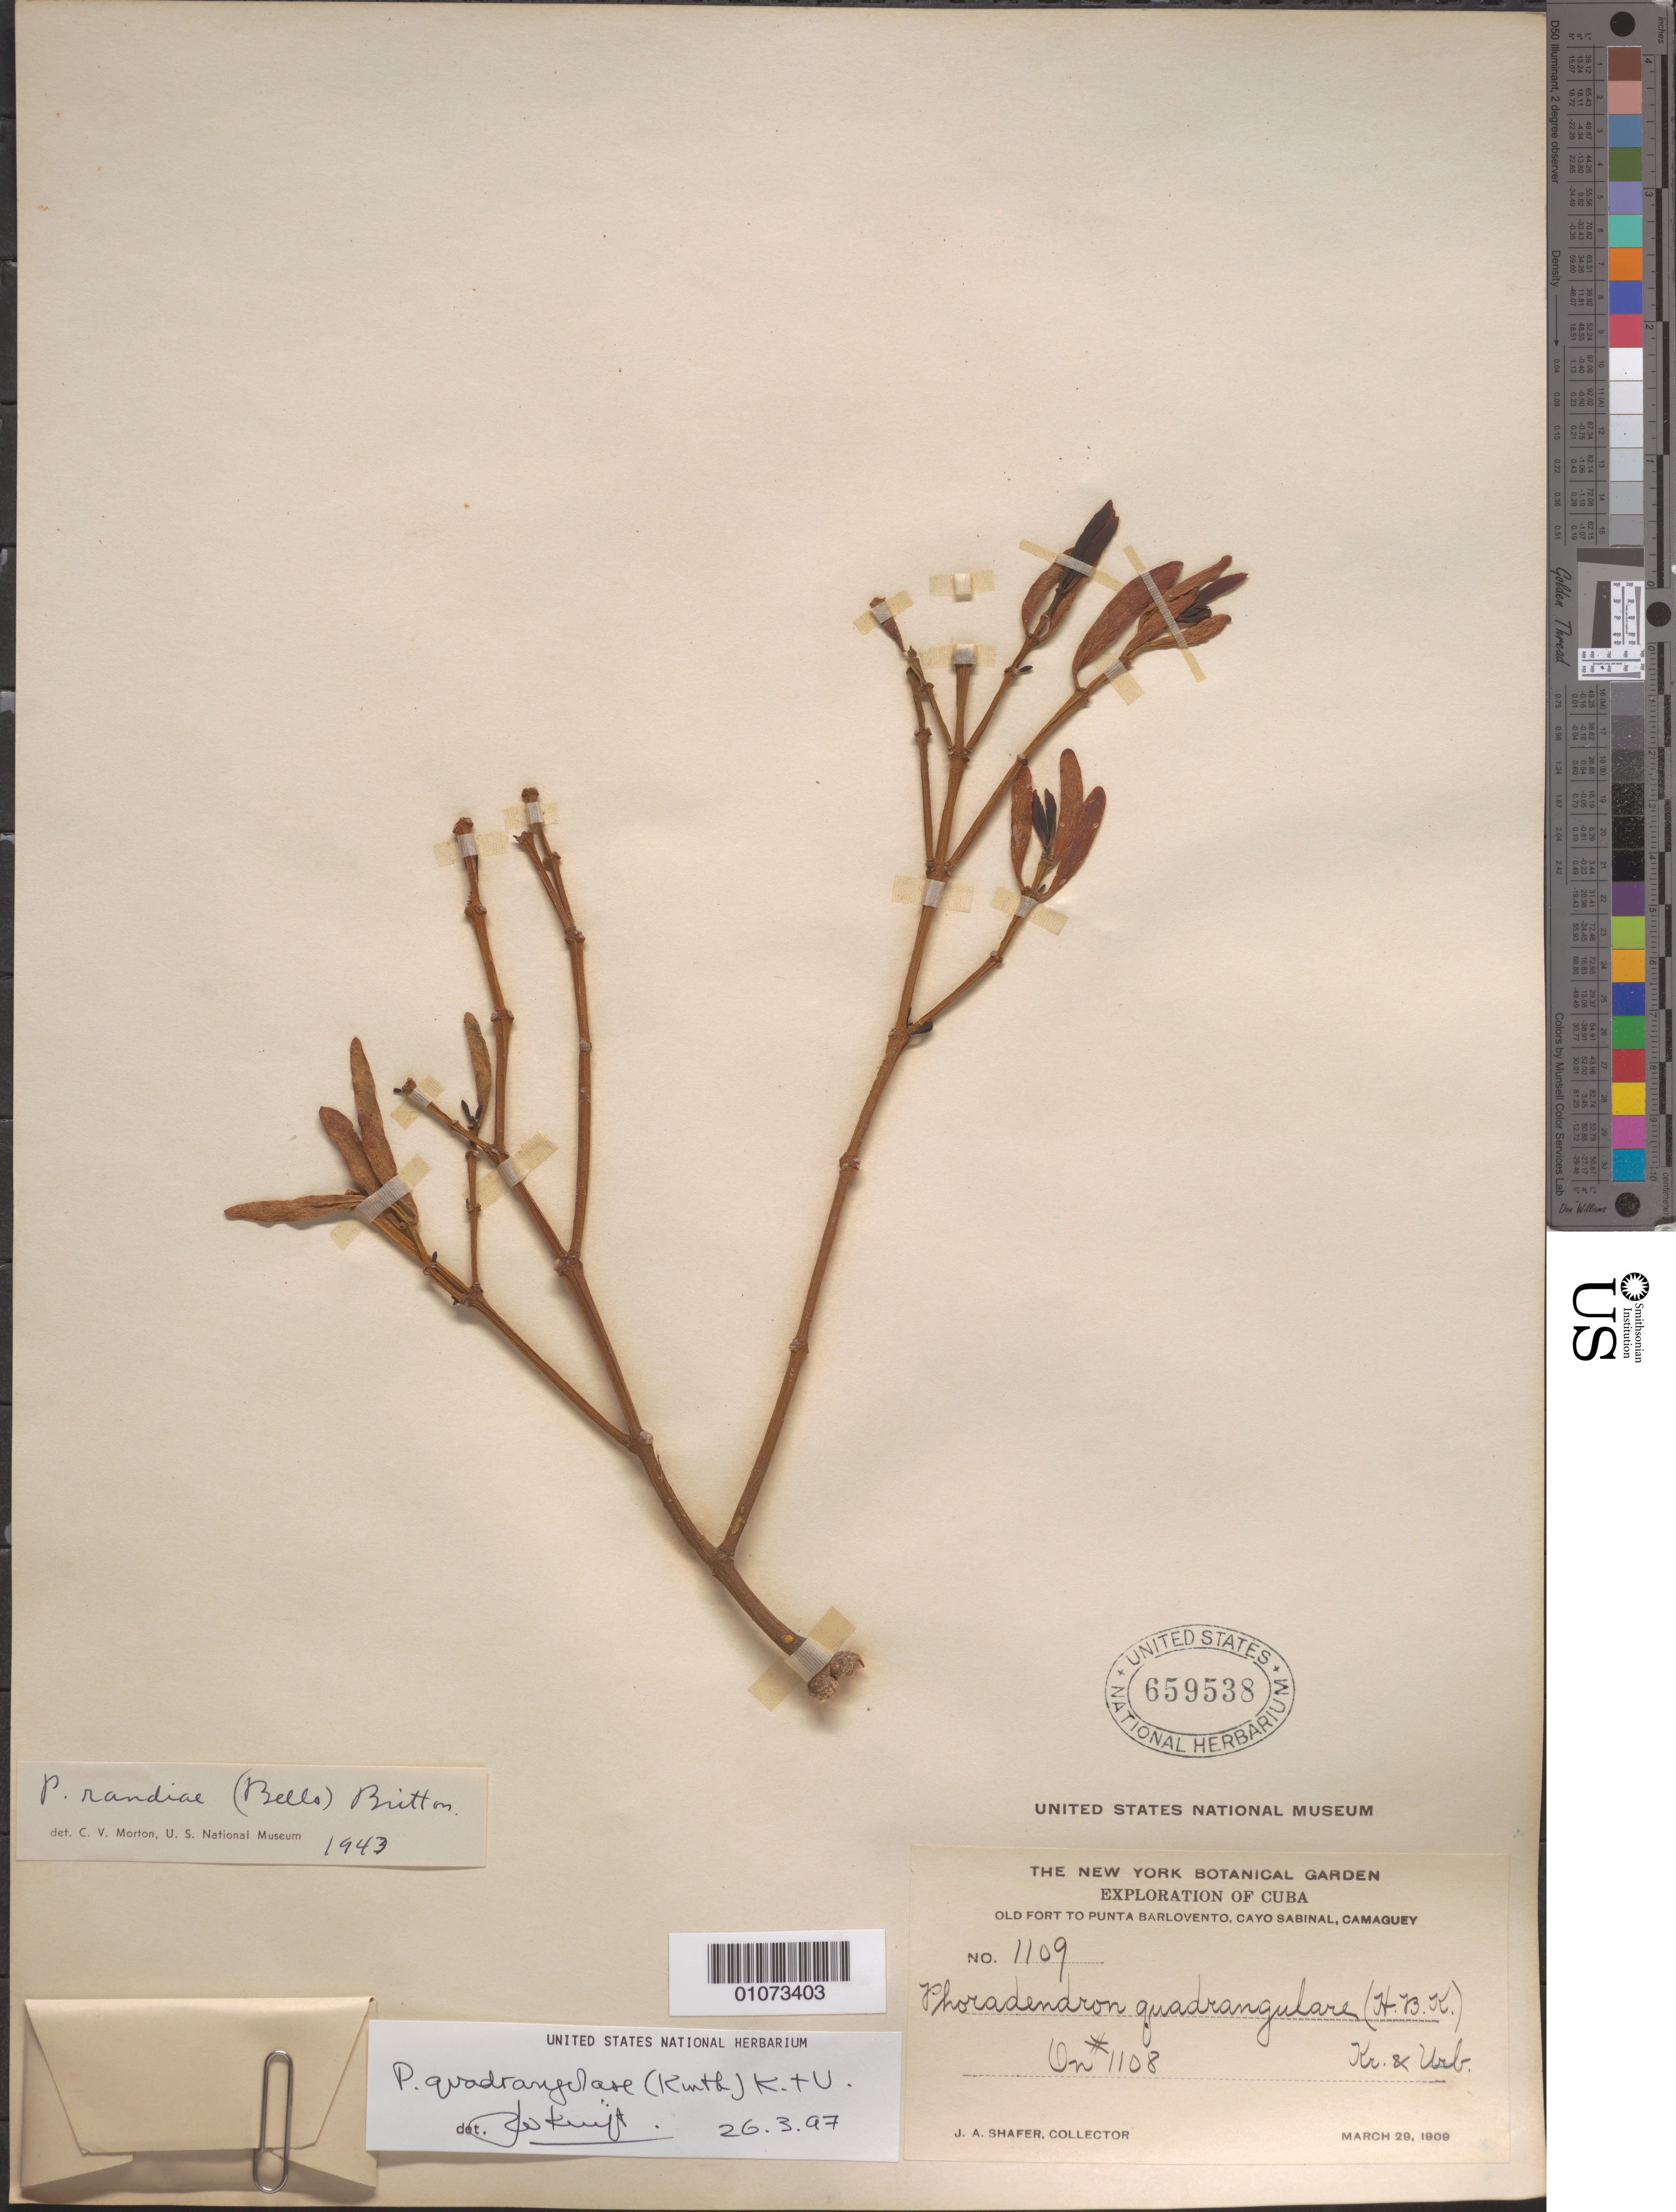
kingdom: Plantae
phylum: Tracheophyta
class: Magnoliopsida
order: Santalales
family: Viscaceae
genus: Phoradendron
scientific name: Phoradendron quadrangulare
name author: (Kunth) Griseb.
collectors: J. A. Shafer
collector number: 1109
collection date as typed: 29 Mar 1909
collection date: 1909-03-29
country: Cuba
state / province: Camagüey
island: Cuba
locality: Camaguey, Cayo Sabinal, Old Fort to Punta Barlovento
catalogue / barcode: US 659538